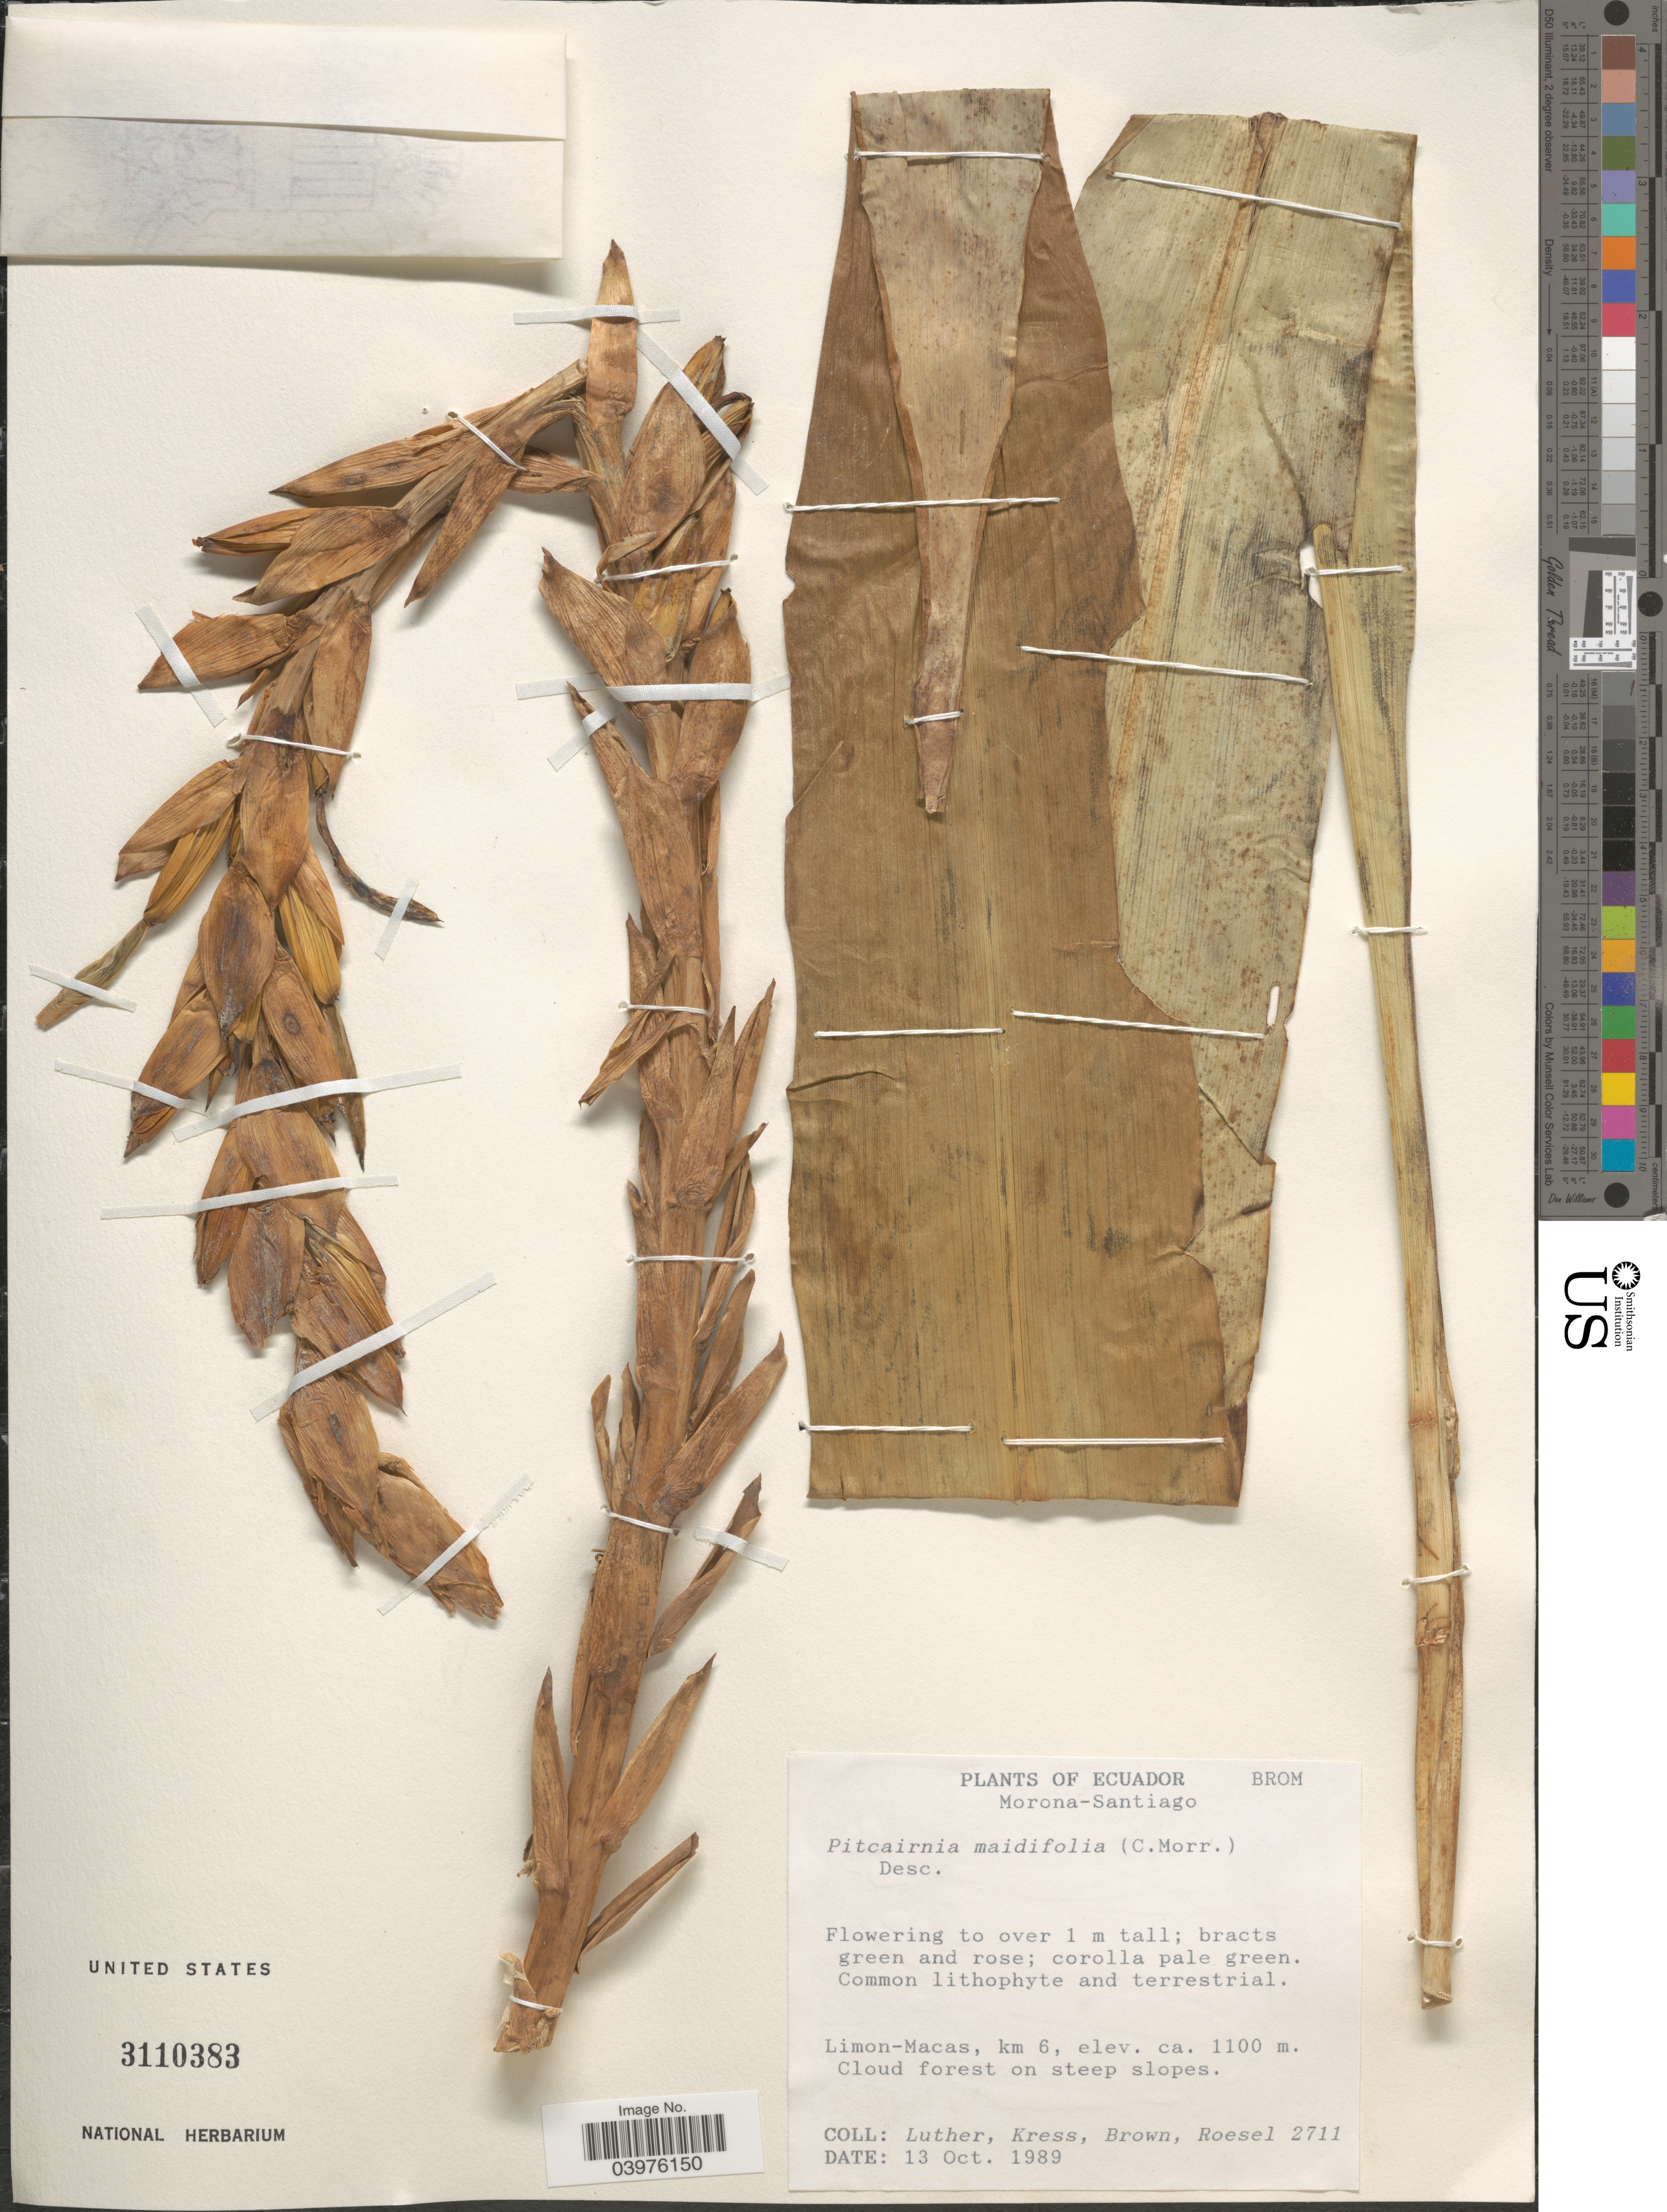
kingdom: Plantae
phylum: Tracheophyta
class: Liliopsida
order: Poales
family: Bromeliaceae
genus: Pitcairnia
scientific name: Pitcairnia maidifolia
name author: (C. Morren) Decne. ex Planch.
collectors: -- Luther, -- Kress, -- Brown & Roesel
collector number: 2711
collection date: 1989-10-13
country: Ecuador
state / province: Morona-Santiago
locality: Limon-Macas, km 6, Cloud forest on steep slopes.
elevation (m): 1100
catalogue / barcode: US 3110383